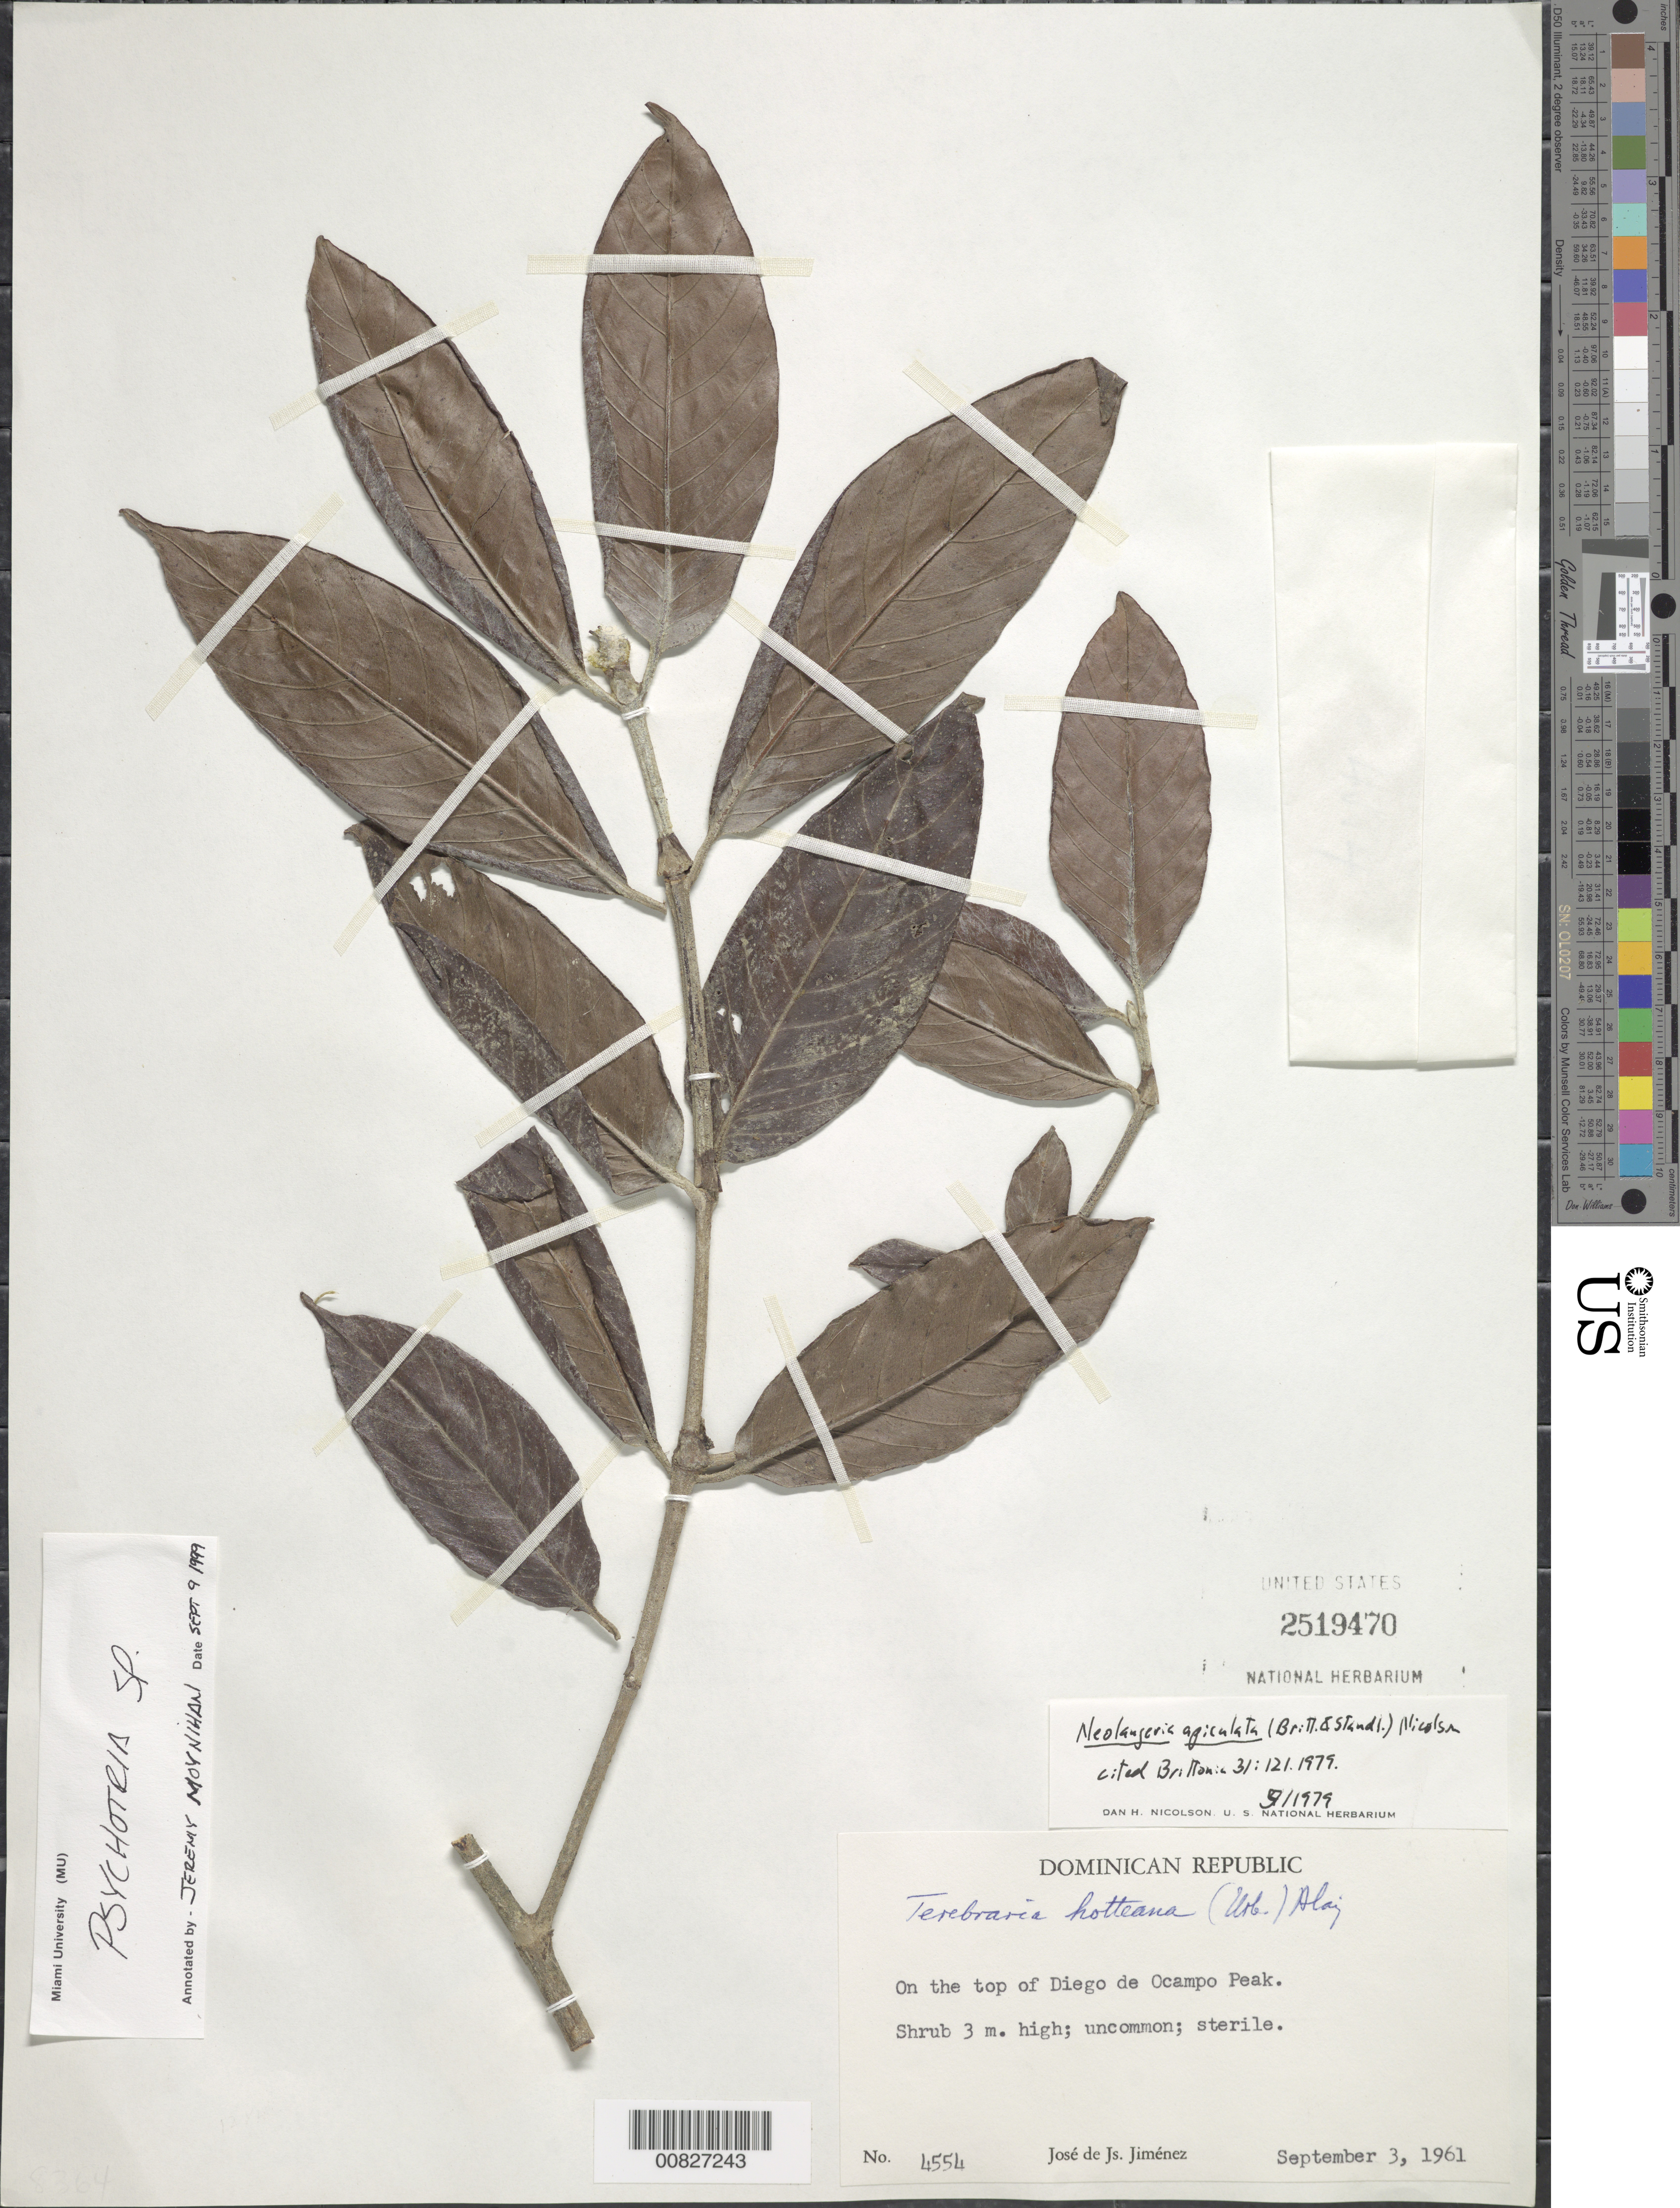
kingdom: Plantae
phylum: Tracheophyta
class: Magnoliopsida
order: Gentianales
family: Rubiaceae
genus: Psychotria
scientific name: Psychotria sp.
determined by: Moynihan, J.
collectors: J. J. Jiménez Almonte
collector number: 4554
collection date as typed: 03 Sep 1961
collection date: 1961-09-03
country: Dominican Republic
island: Hispaniola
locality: Top of Diego de Ocampo Peak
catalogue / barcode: US 2519470